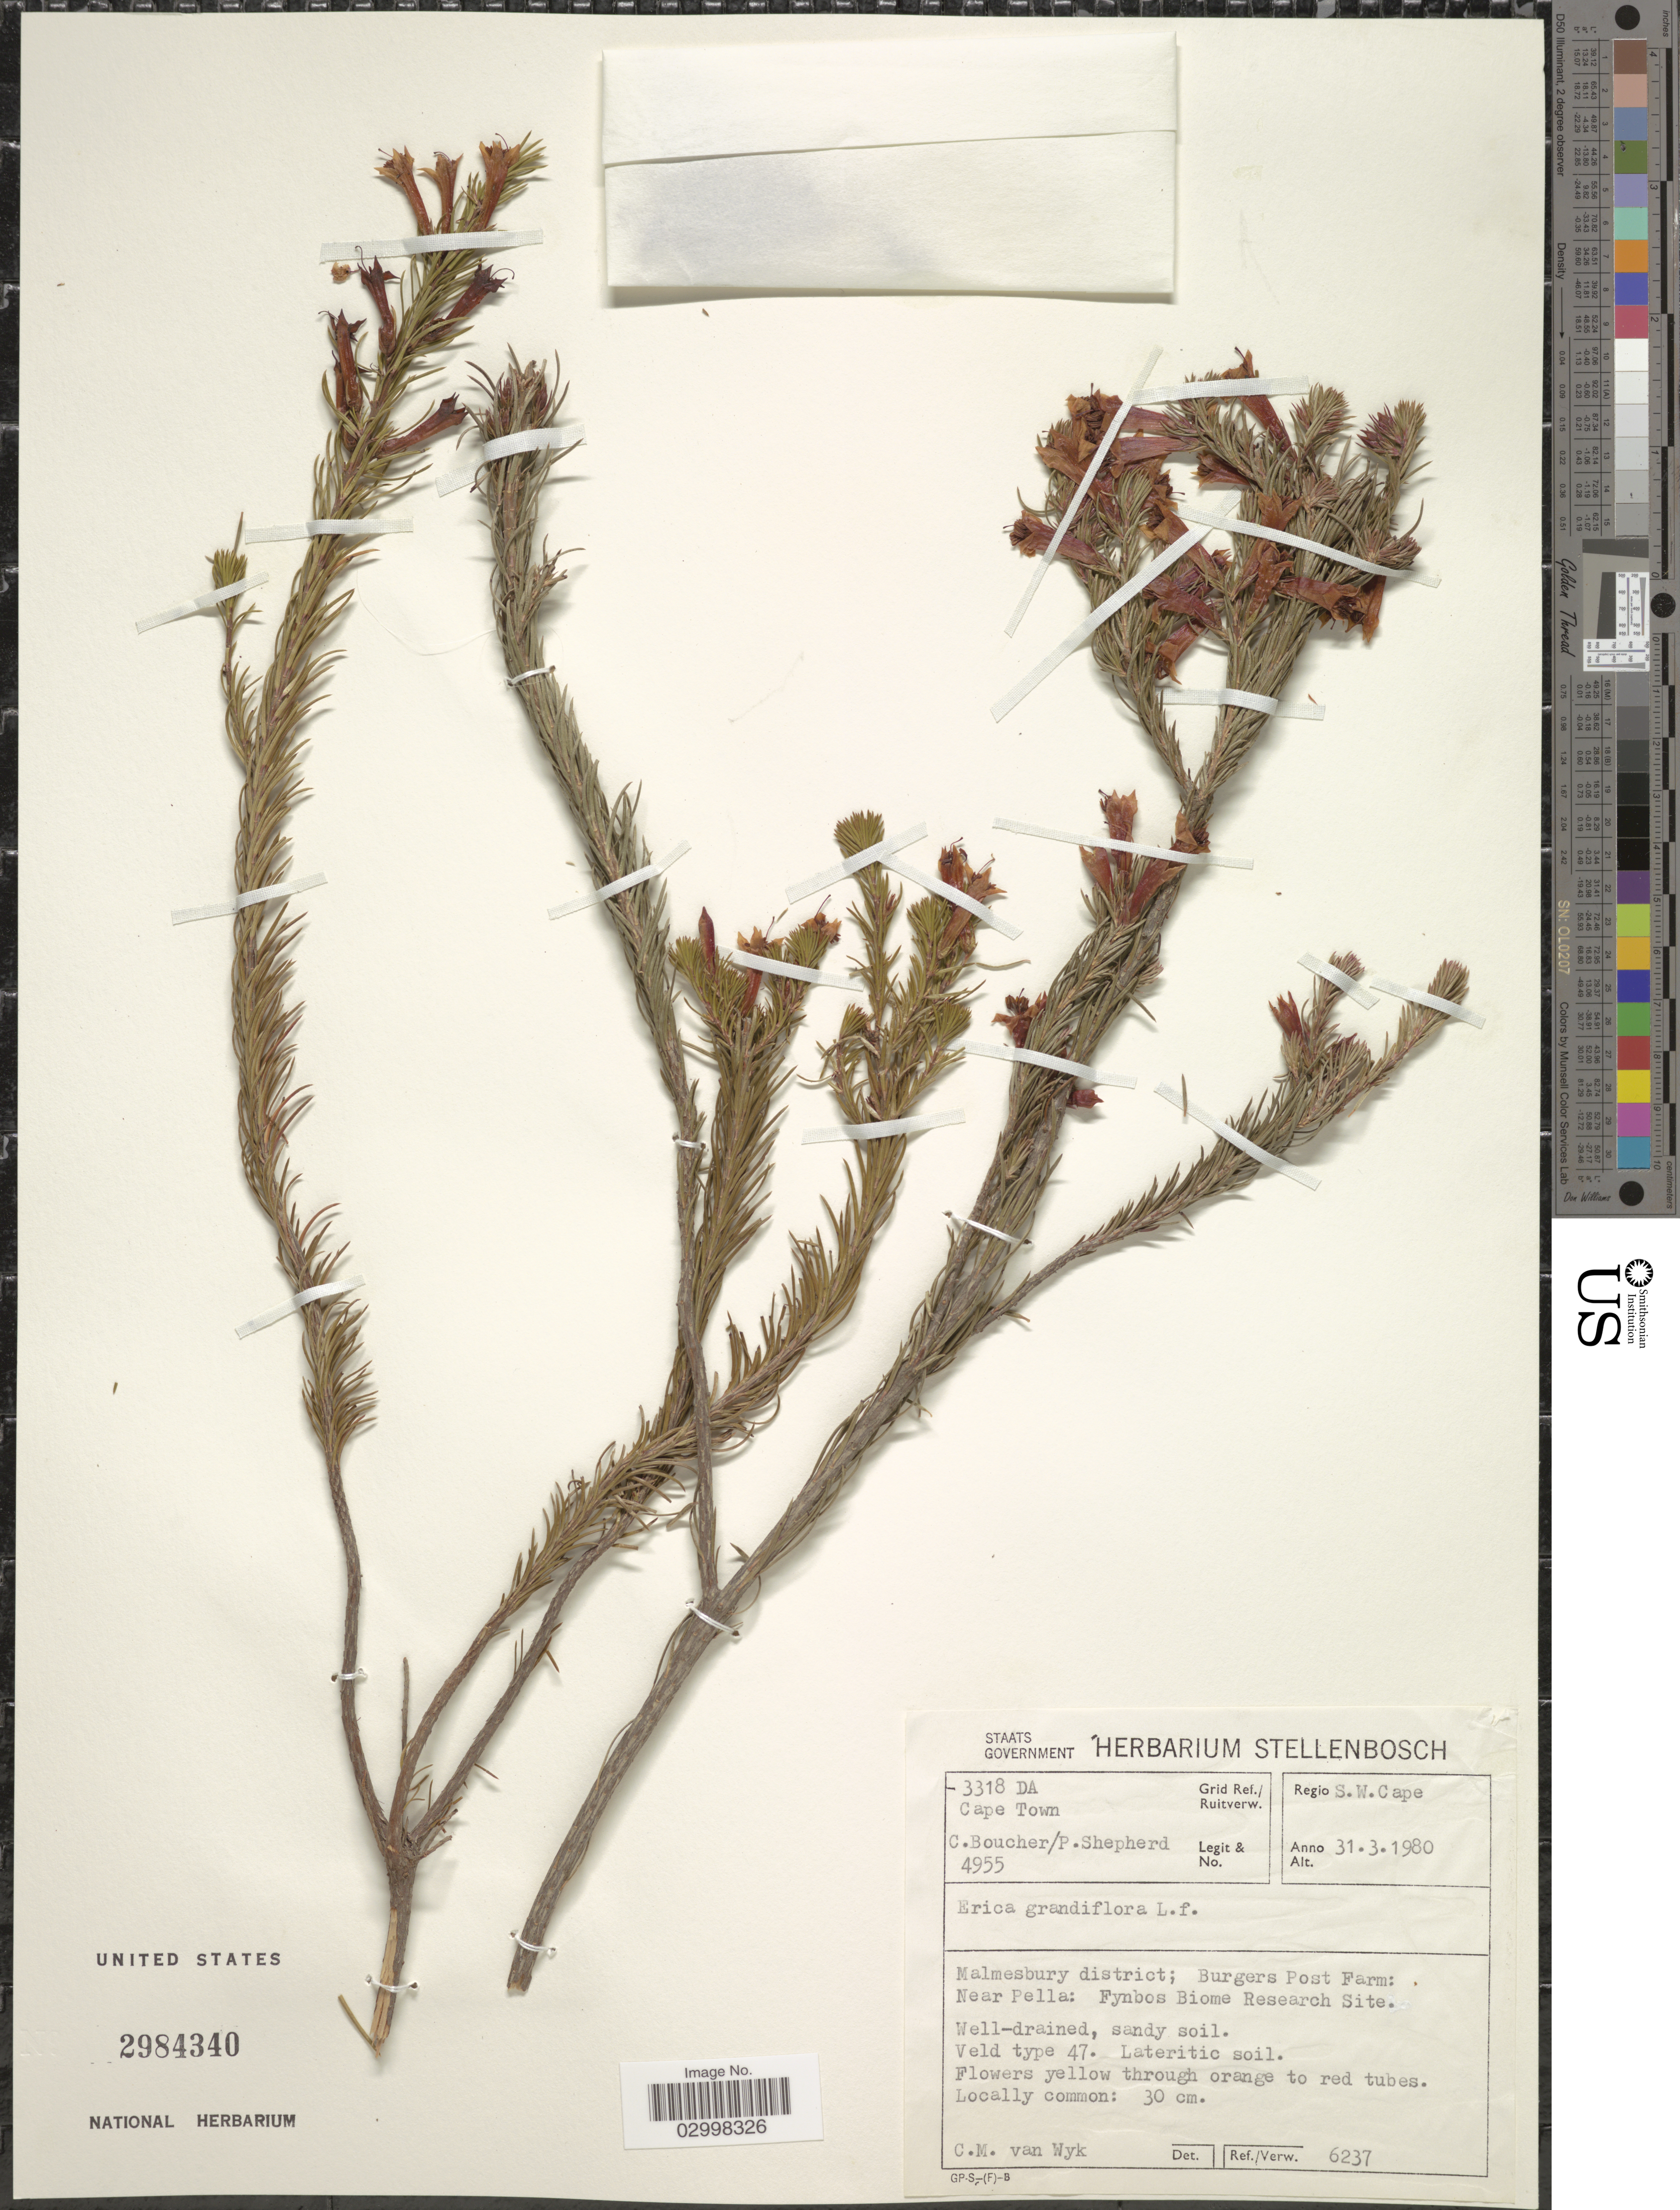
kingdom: Plantae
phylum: Tracheophyta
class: Magnoliopsida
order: Ericales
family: Ericaceae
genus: Erica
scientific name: Erica grandiflora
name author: L. f.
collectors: C. Boucher & P. Shepherd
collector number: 4955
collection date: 1980-03-31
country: South Africa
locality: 3318 DA Grid Ref./ Ruiterverw. Cape Town. Regio. S.W. Cape. Malmesbury district; Burgers Post Farm: Near Pella: Fynbos Biome Research Site.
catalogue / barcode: US 2984340